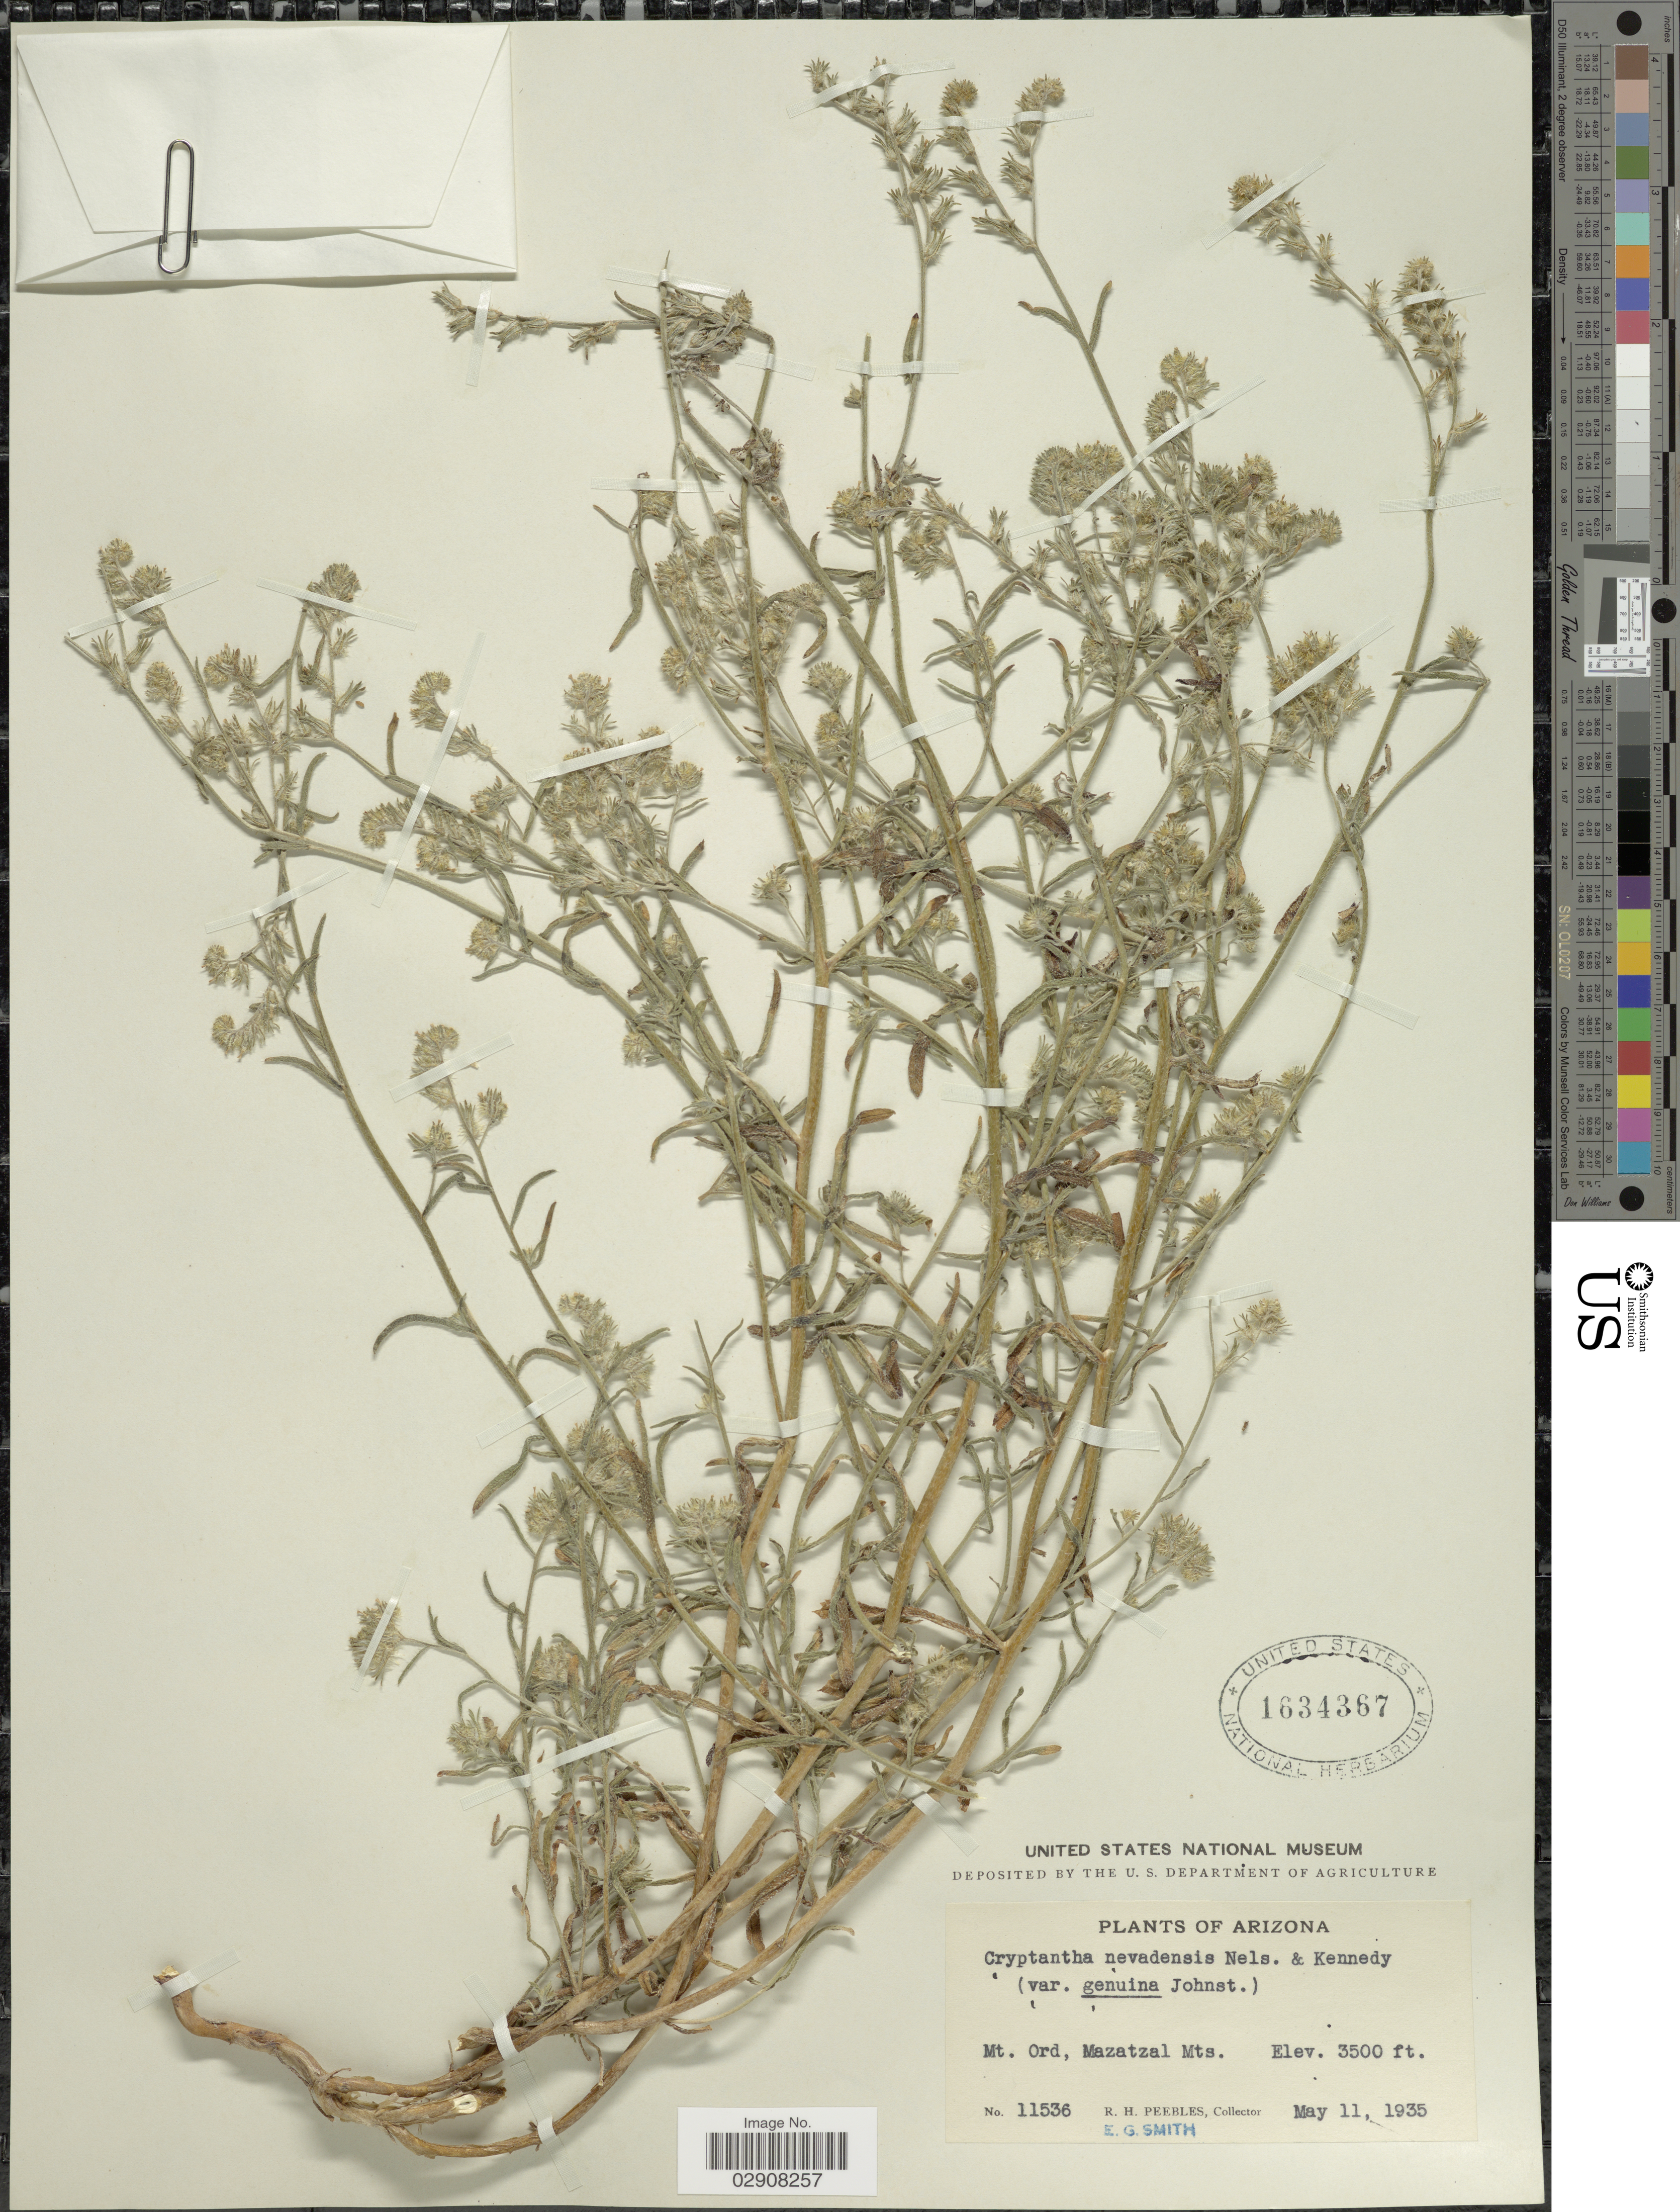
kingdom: Plantae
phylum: Tracheophyta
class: Magnoliopsida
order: Boraginales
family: Boraginaceae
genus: Cryptantha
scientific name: Cryptantha nevadensis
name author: A. Nelson & P.B. Kenn.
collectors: R. H. Peebles & E. G. Smith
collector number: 11536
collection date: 1935-05-11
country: United States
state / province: Arizona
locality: Mt. Ord, Mazatzal Mts.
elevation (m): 1067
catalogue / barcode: US 1634367